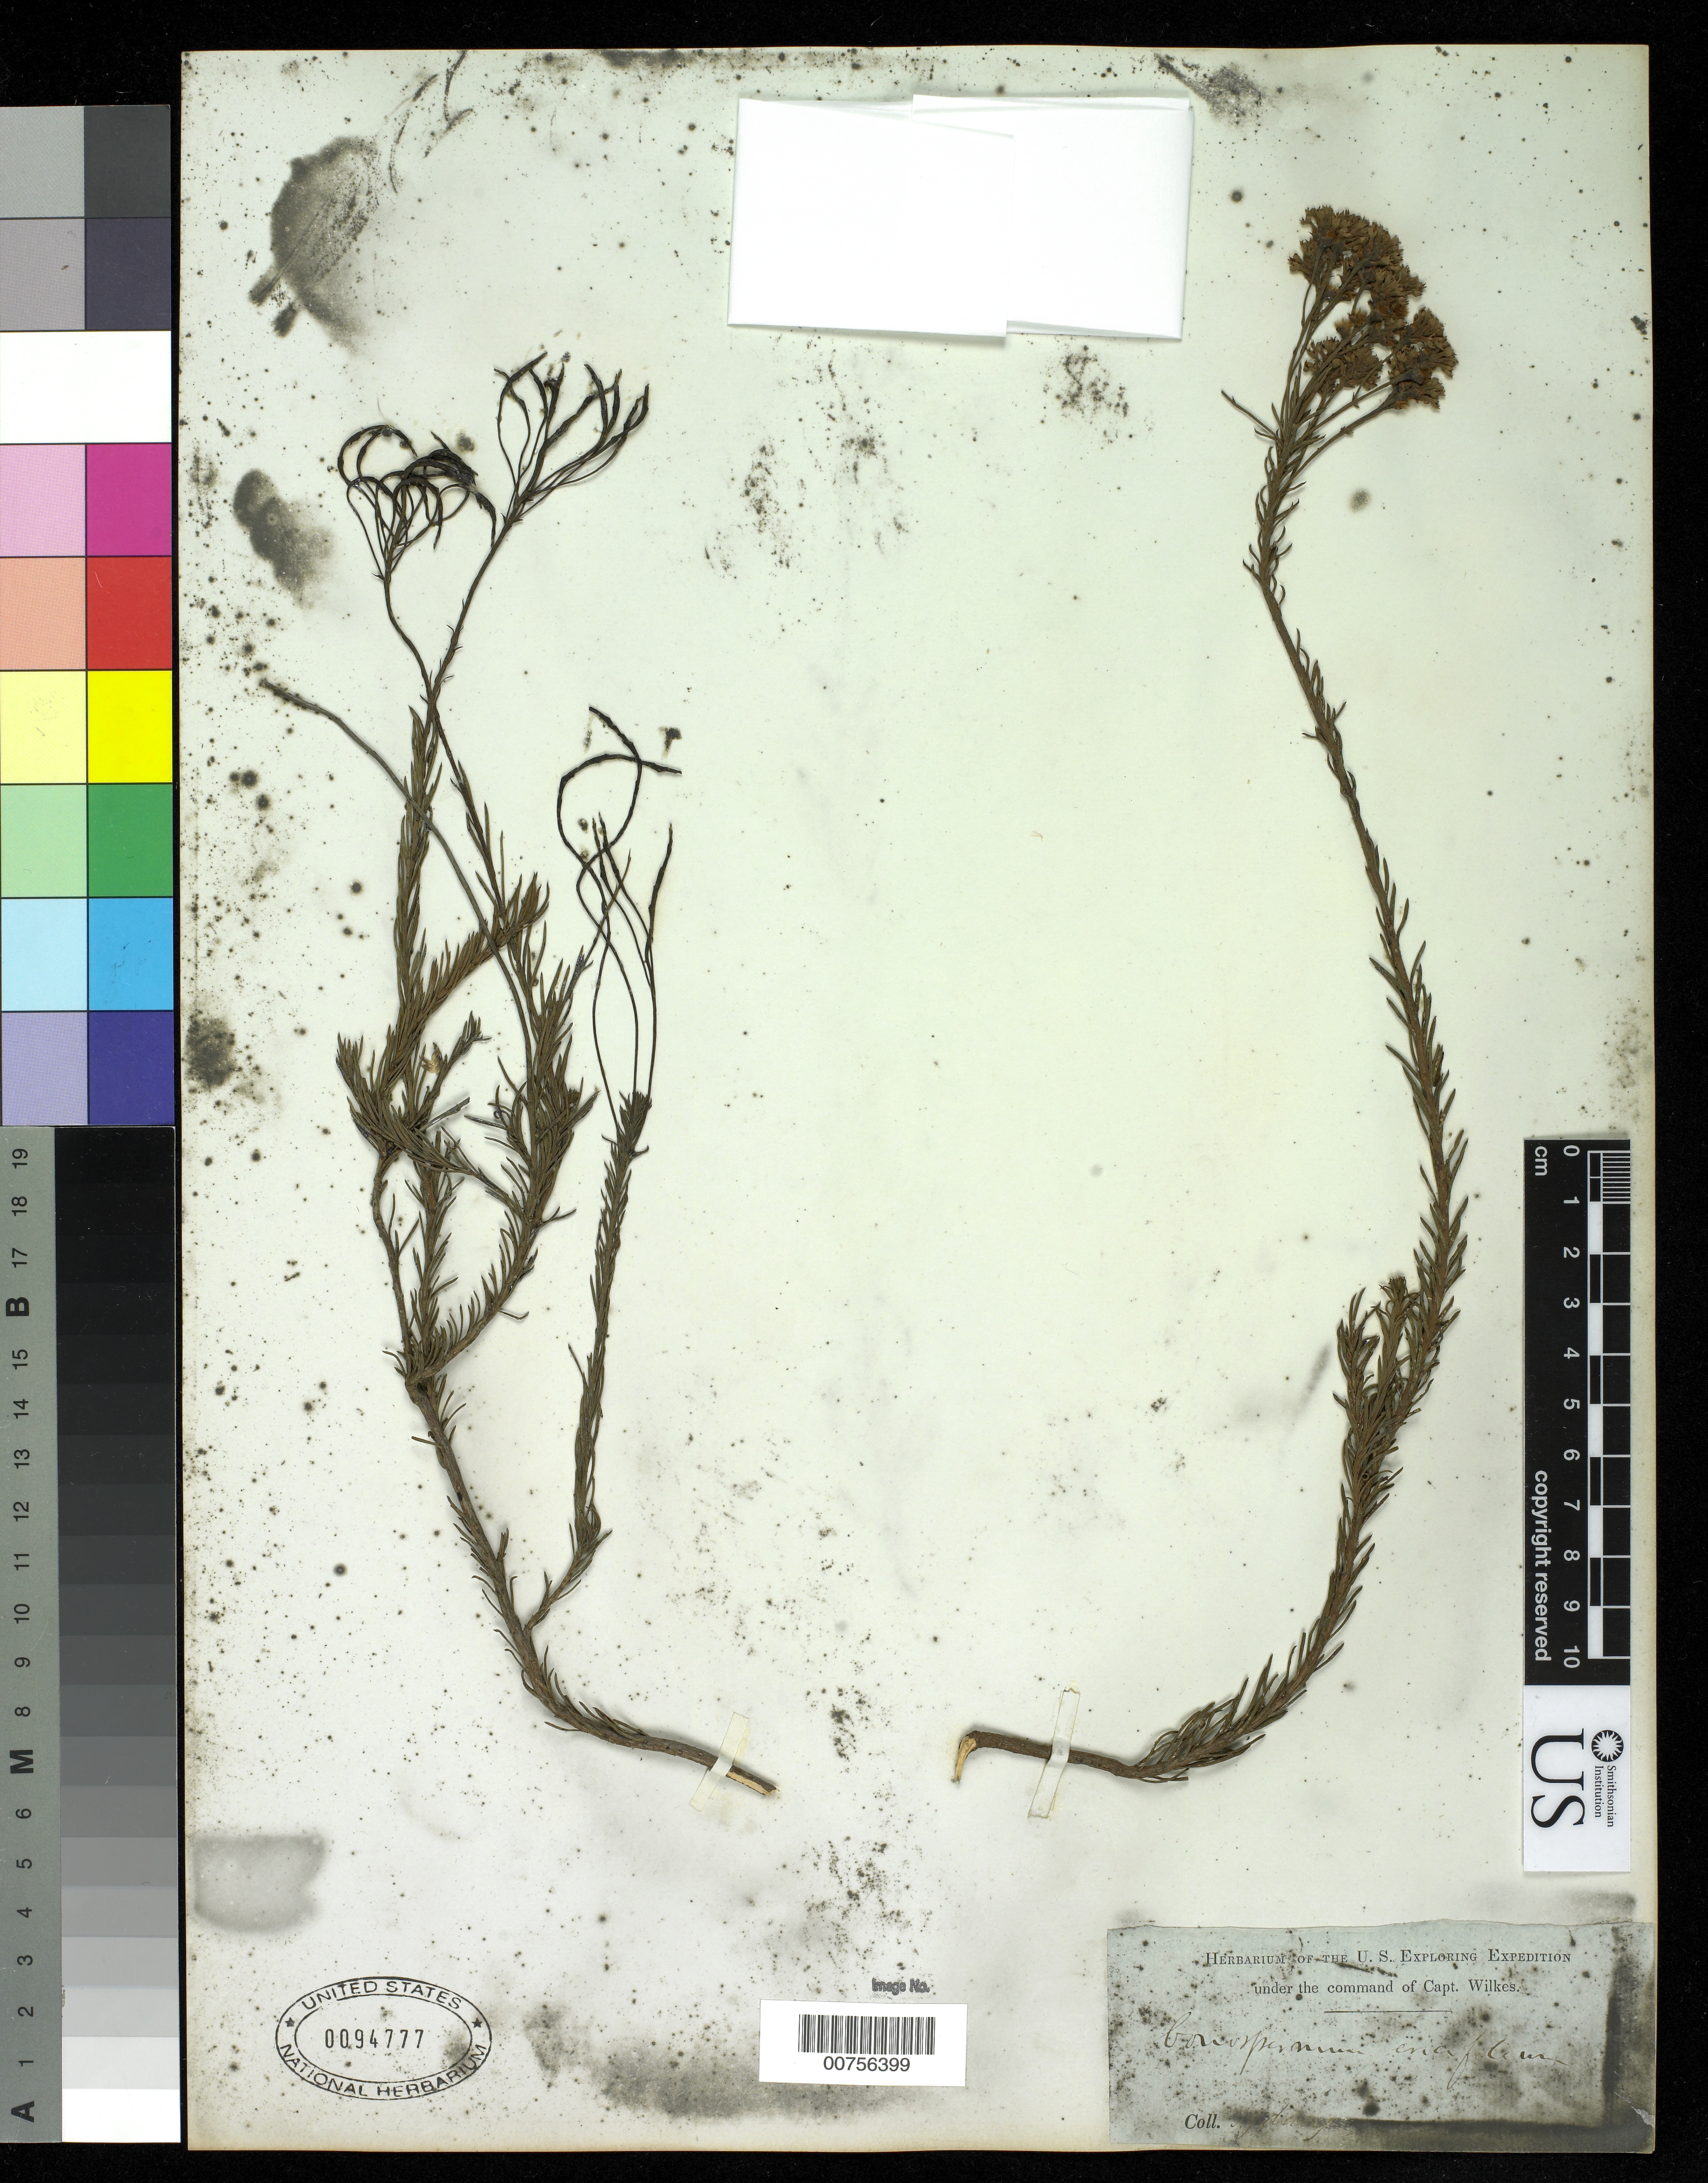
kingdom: Plantae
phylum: Tracheophyta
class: Magnoliopsida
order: Proteales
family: Proteaceae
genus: Conospermum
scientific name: Conospermum ericifolium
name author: Sm.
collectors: Wilkes Explor. Exped.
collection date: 1838/1842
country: Australia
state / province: New South Wales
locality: Sydney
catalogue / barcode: US 94777